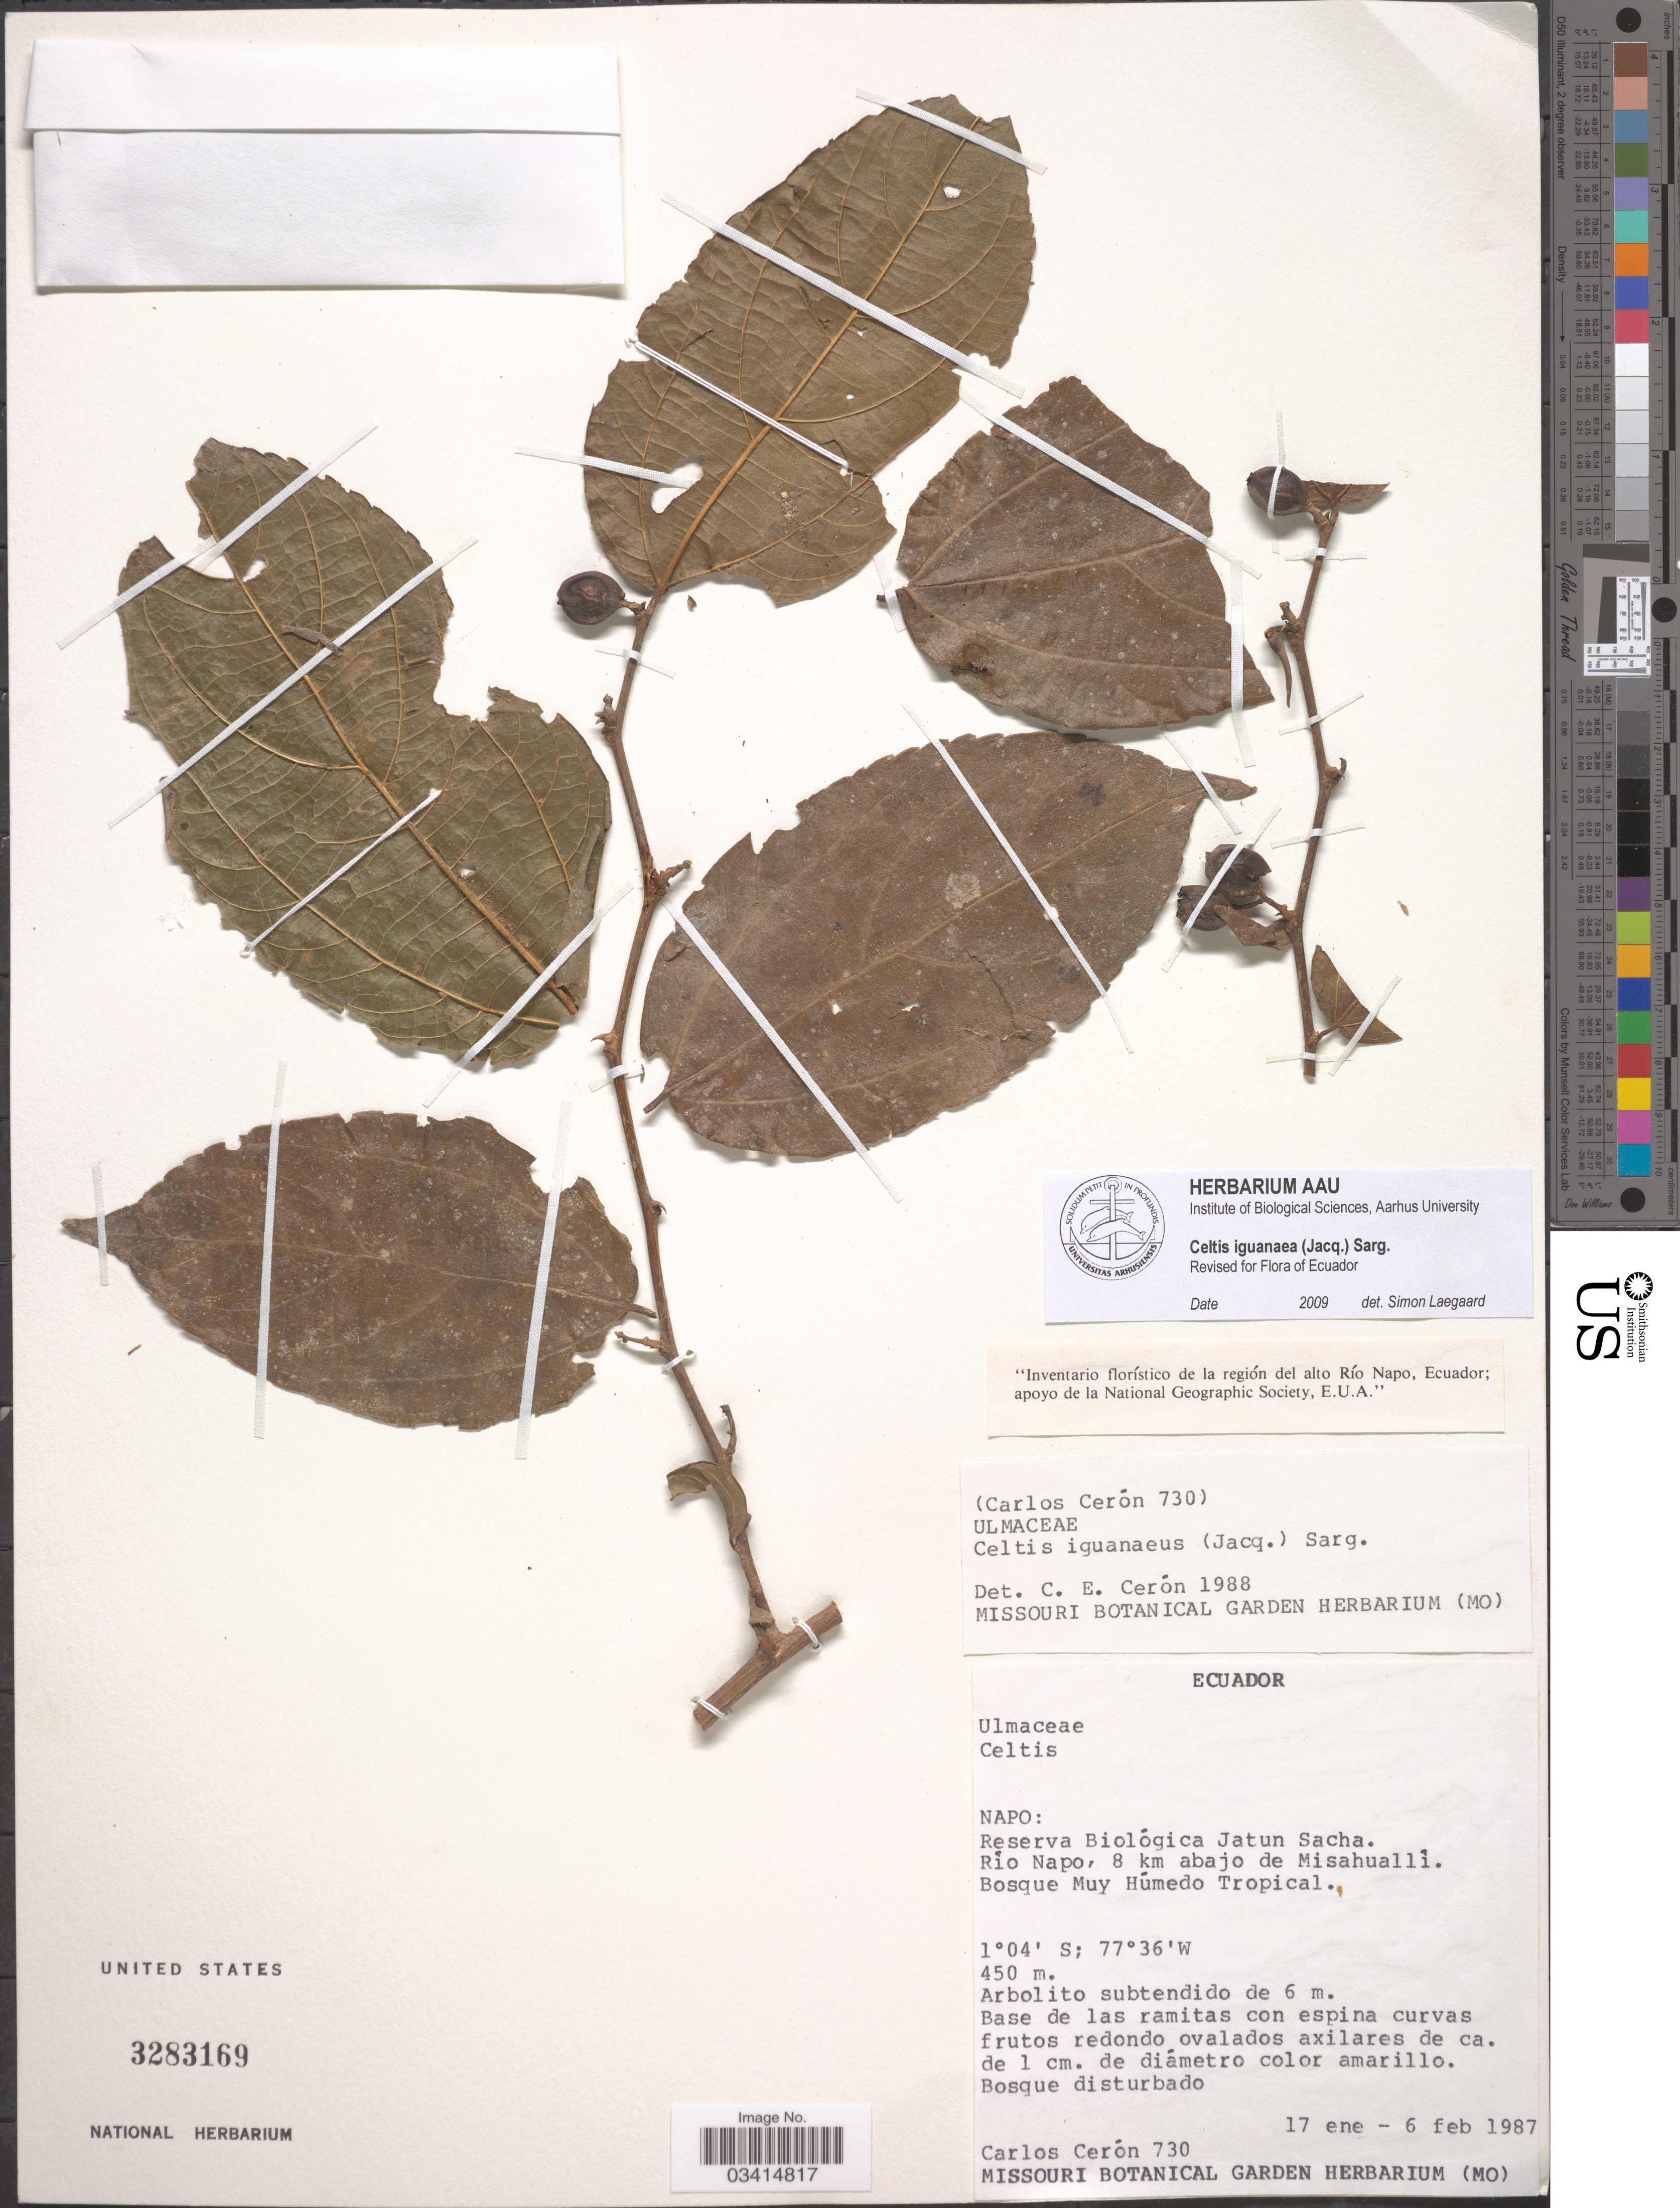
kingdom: Plantae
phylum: Tracheophyta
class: Magnoliopsida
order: Rosales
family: Cannabaceae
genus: Celtis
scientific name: Celtis iguanaea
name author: (Jacq.) Sarg.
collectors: C. E. Cerón M.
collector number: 730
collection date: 1987-01-17/1987-02-06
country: Ecuador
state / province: Napo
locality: Reserva Biológica Jatun Sacha. Río Napo, 8 km abajo de Misahuallí. Bosque Muy Húmedo Tropical.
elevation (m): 450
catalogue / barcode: US 3283169